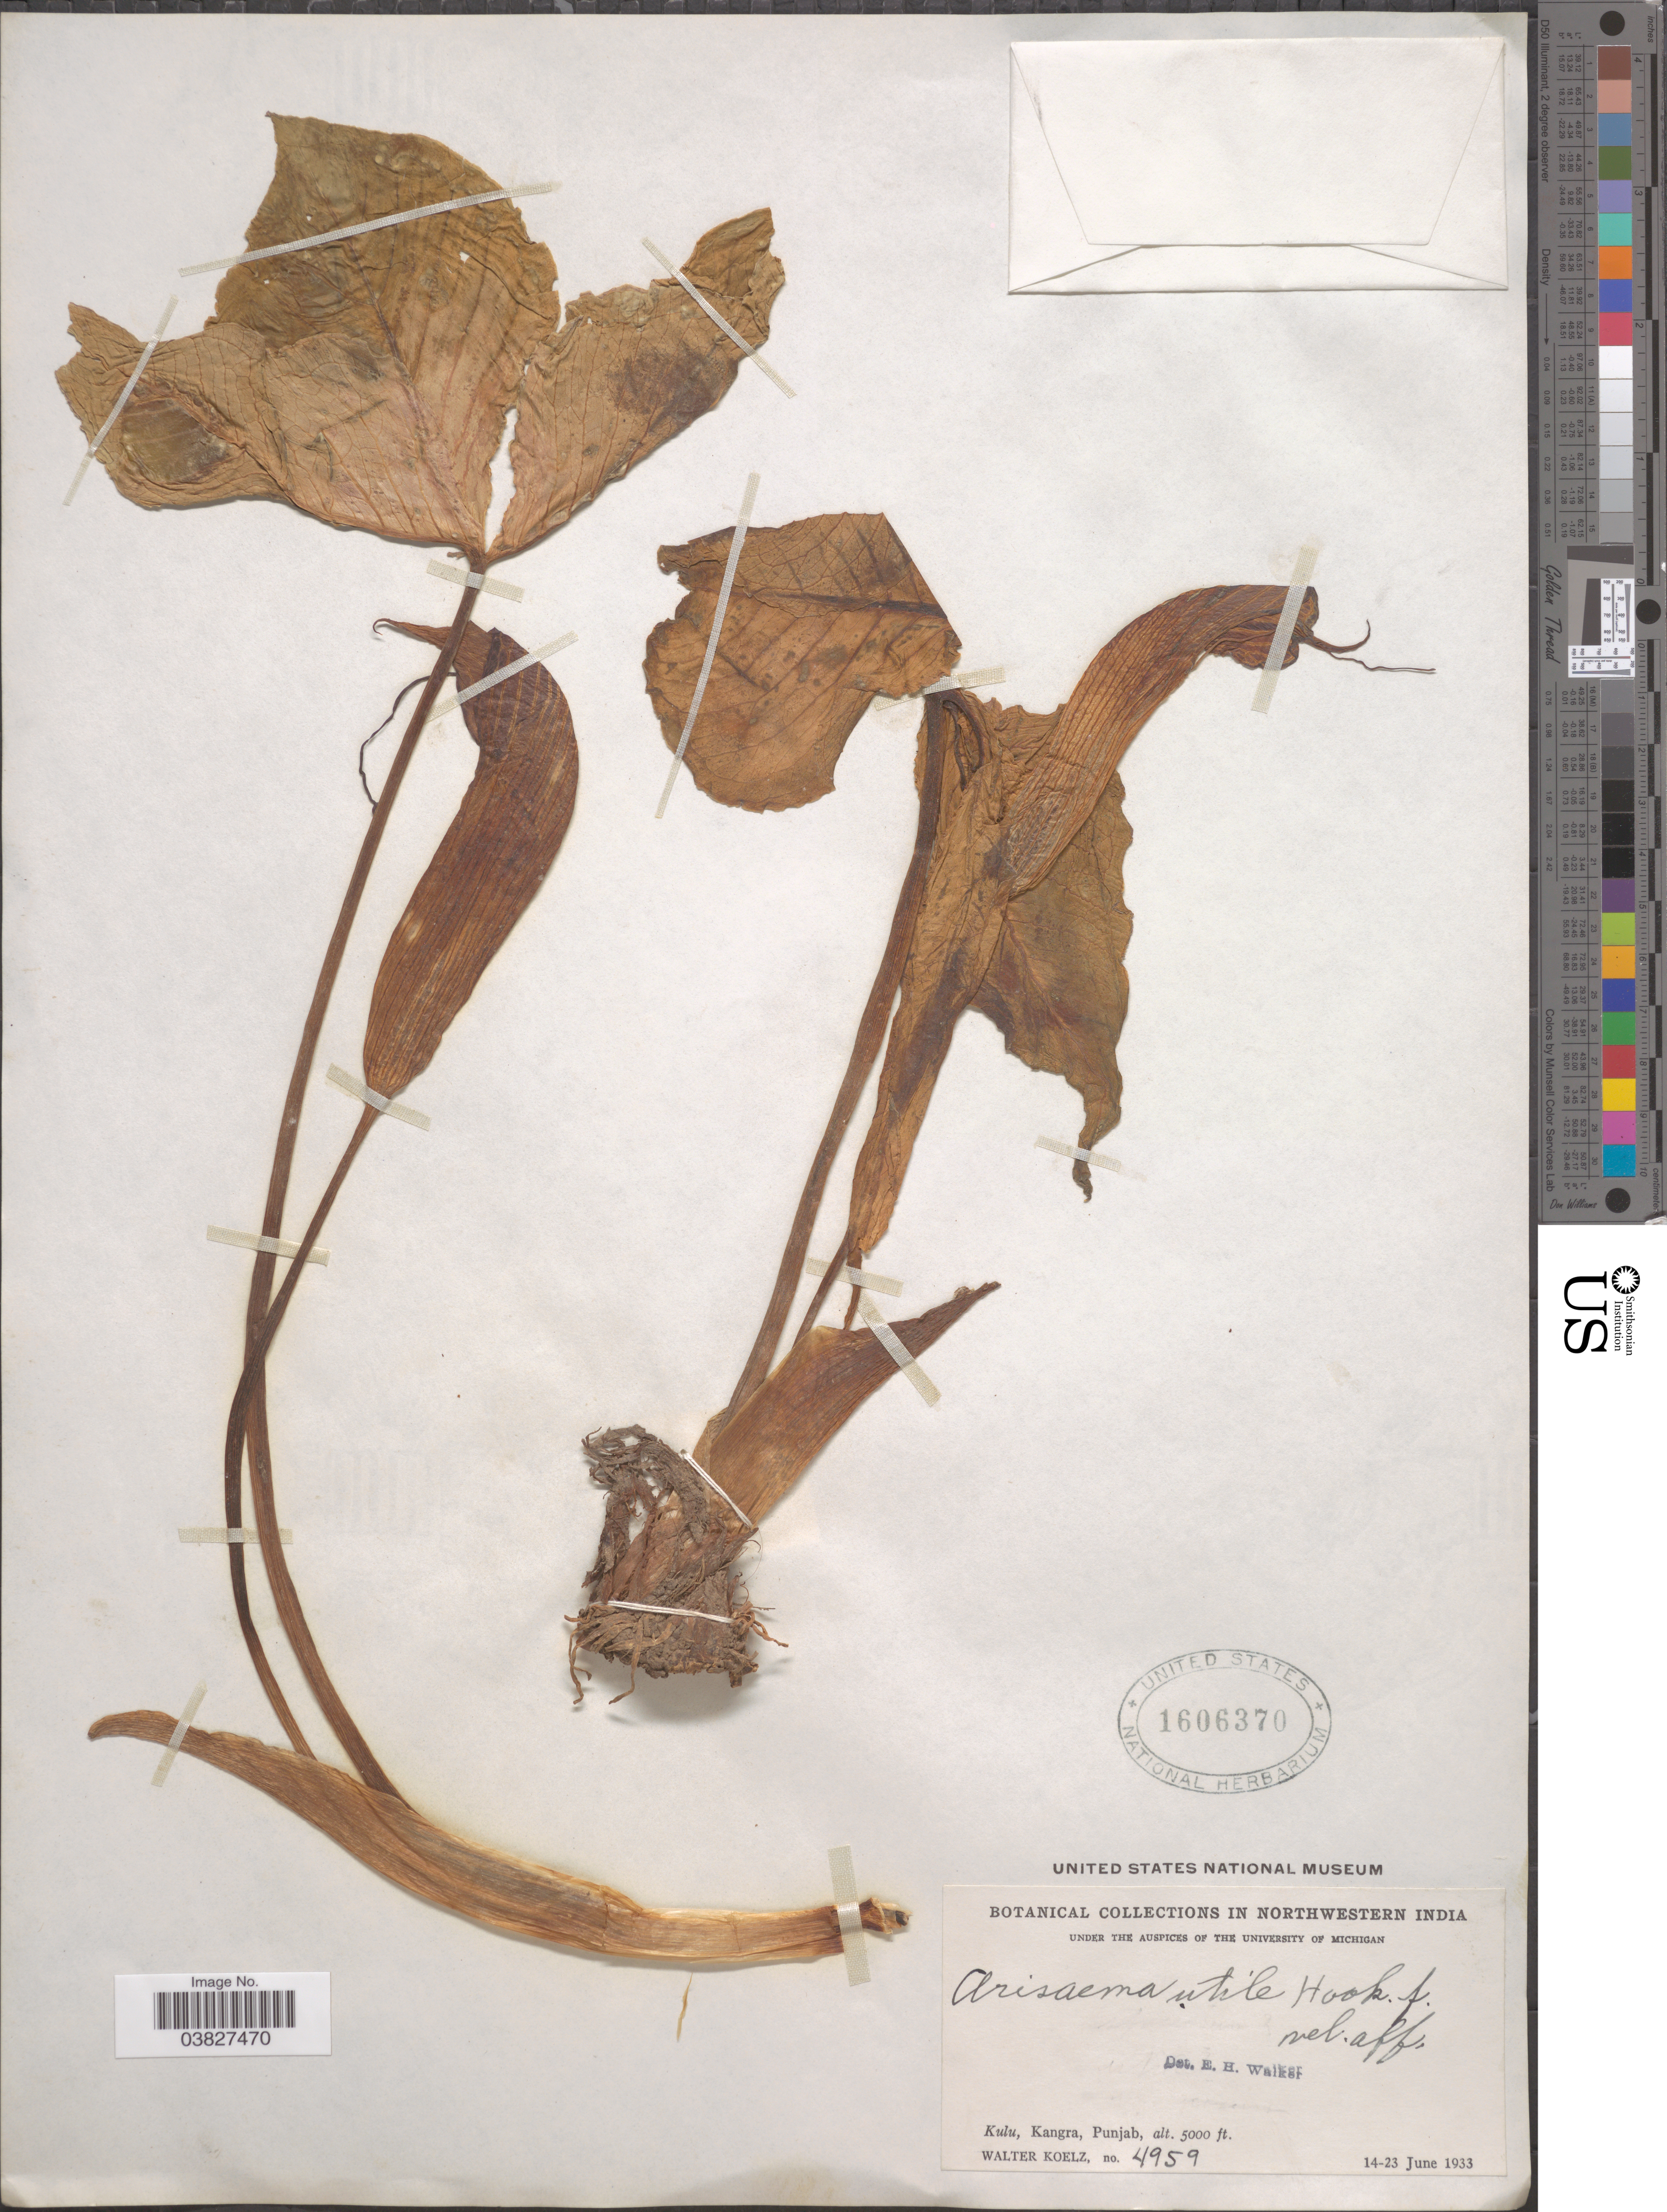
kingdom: Plantae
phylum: Tracheophyta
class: Liliopsida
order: Alismatales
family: Araceae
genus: Arisaema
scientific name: Arisaema utile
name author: Hook. f. ex Schott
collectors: W. N. Koelz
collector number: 4959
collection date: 1933-06-14/1933-06-23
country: India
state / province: Punjab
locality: Northwestern India. Kulu, Kangra.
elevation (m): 1524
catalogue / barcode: US 1606370